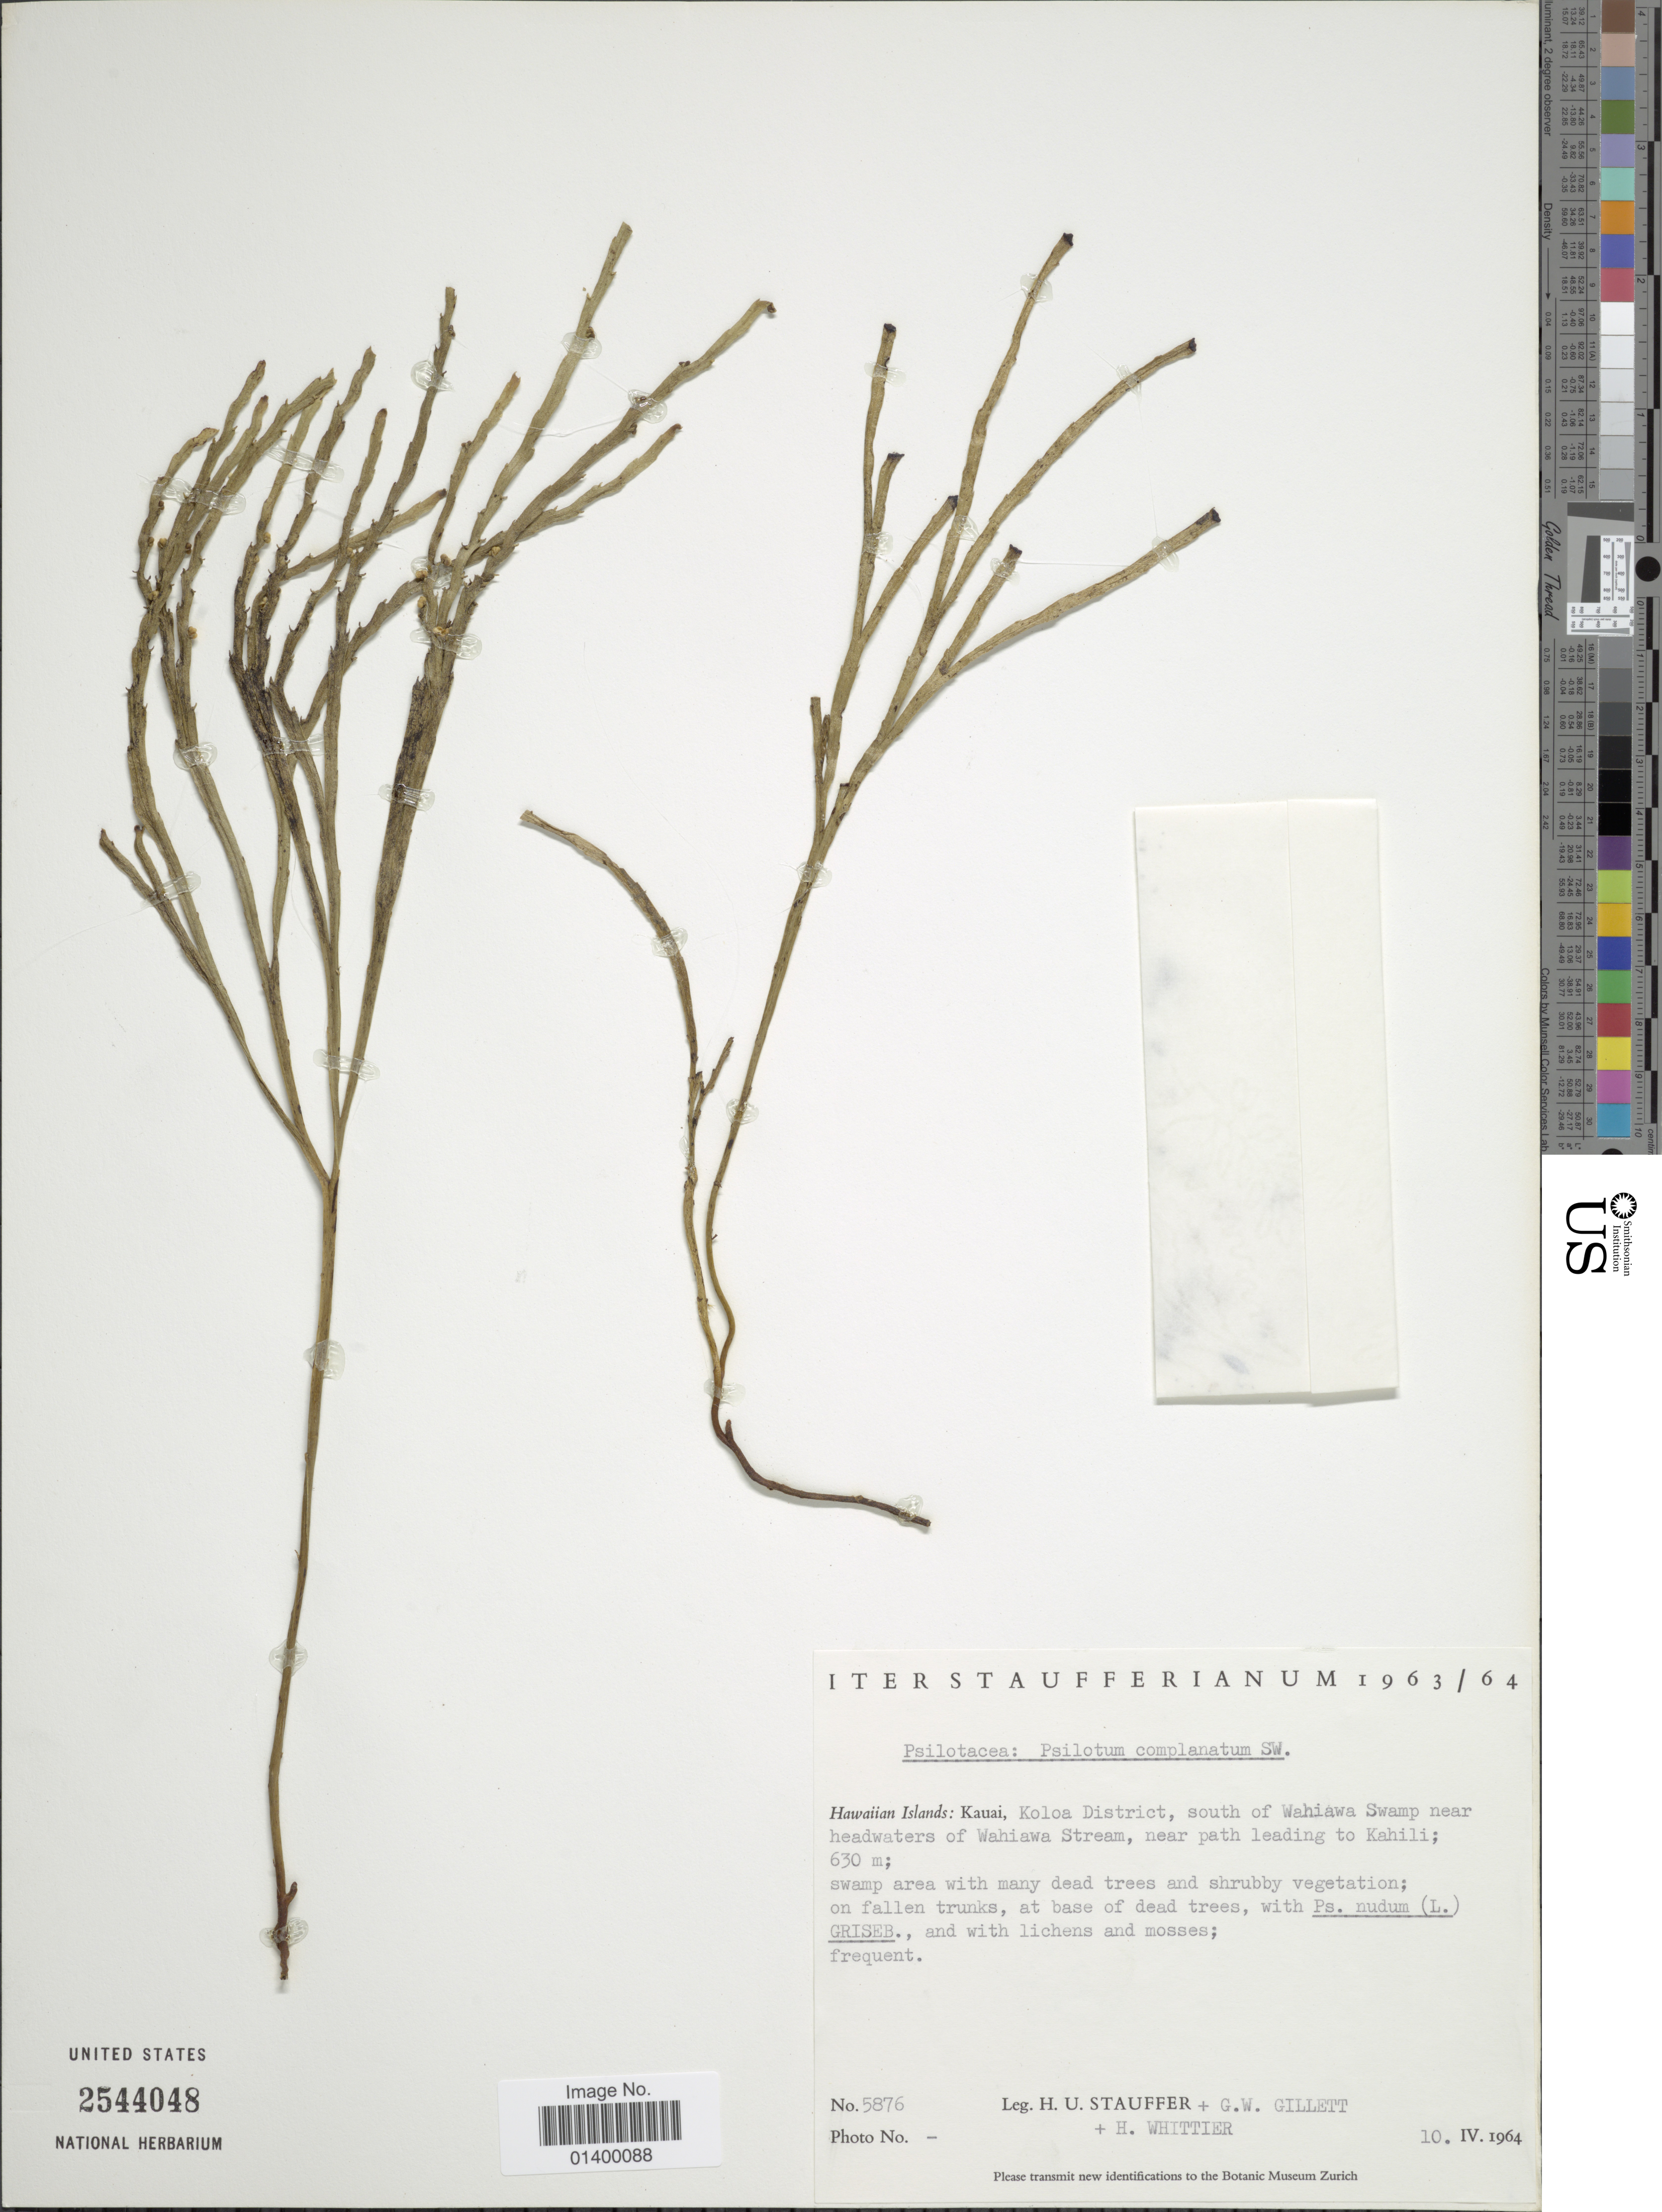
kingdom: Plantae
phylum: Tracheophyta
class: Polypodiopsida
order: Psilotales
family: Psilotaceae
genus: Psilotum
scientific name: Psilotum complanatum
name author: Sw.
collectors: H. U. Stauffer, G. Gillett & H. Whittier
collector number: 5876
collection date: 1964-04-10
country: United States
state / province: Hawaii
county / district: Kauai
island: Kaua'i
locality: Kolia District, south of Wahiawa Swamp near headwaters of Wahiawa Stream, near path leading to Kahili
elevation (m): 630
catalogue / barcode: US 2544048